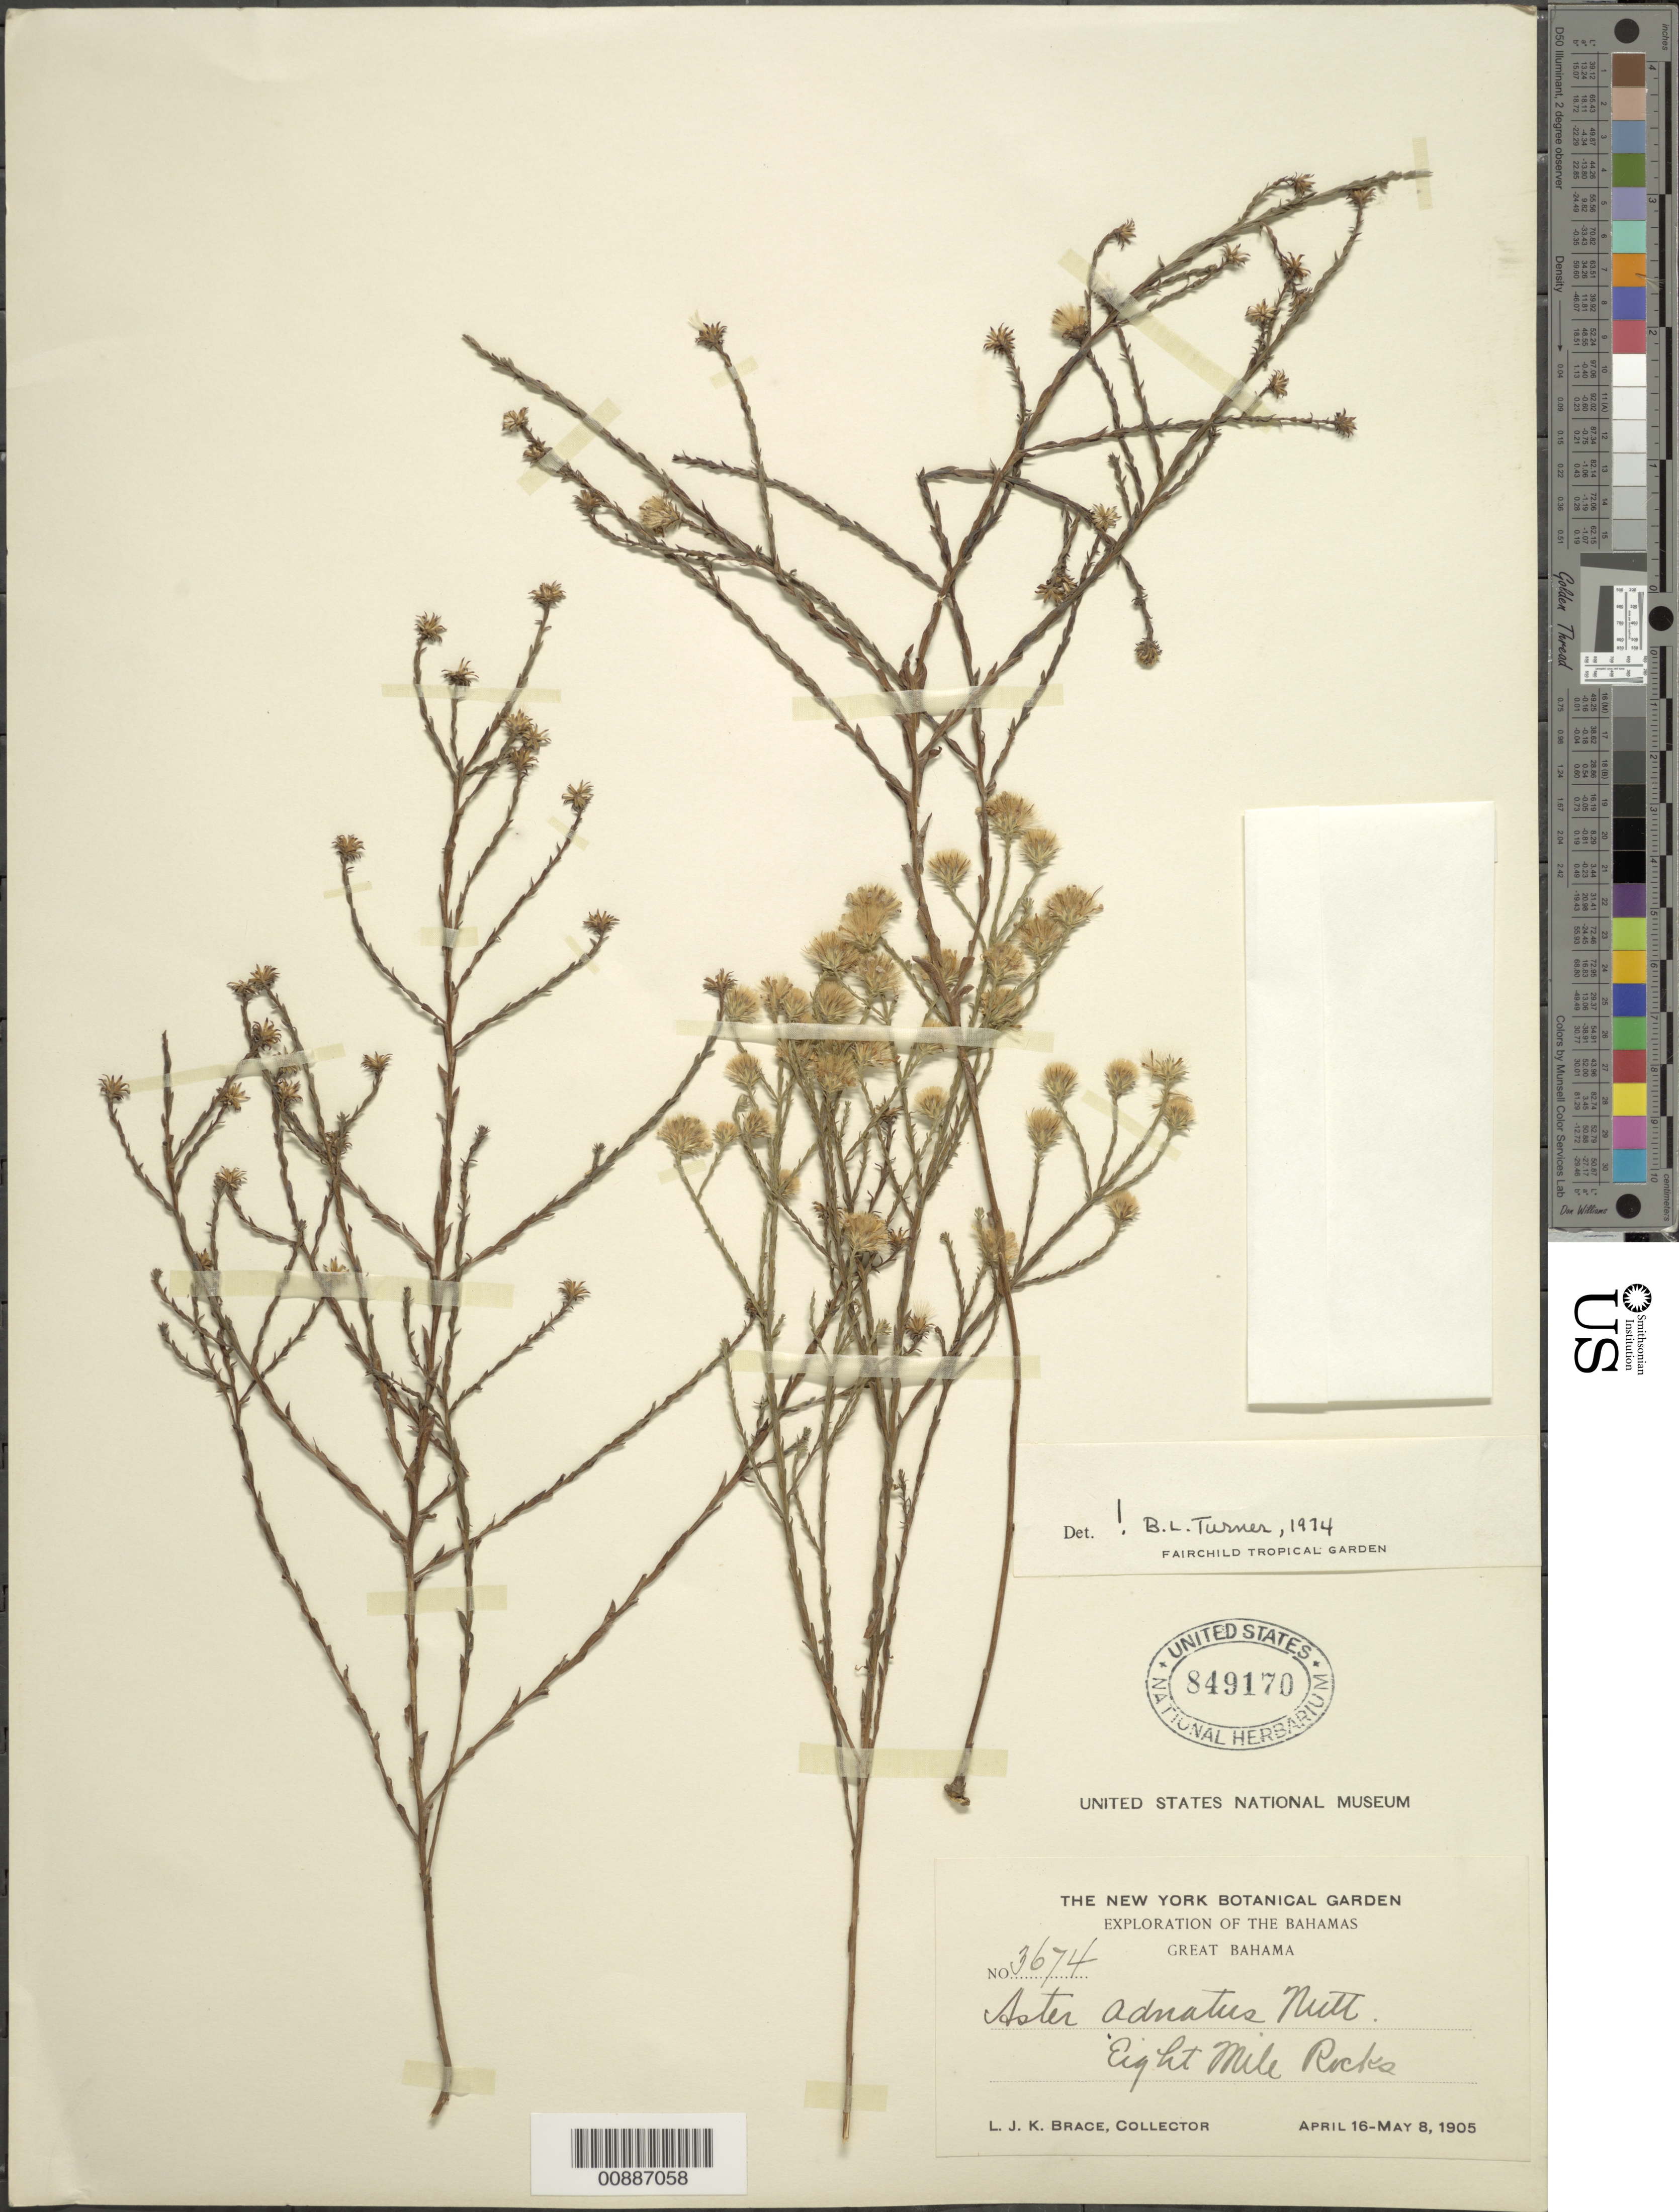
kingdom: Plantae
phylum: Tracheophyta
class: Magnoliopsida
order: Asterales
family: Asteraceae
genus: Symphyotrichum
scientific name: Symphyotrichum adnatum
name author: (Nutt.) G.L. Nesom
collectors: L. J. K. Brace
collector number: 3674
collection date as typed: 16 Apr 1905 to 08 May 1905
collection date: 1905-04-16/1905-05-08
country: Bahamas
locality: Great Bahama, Eight Mile Rocks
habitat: Rocks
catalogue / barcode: US 849170